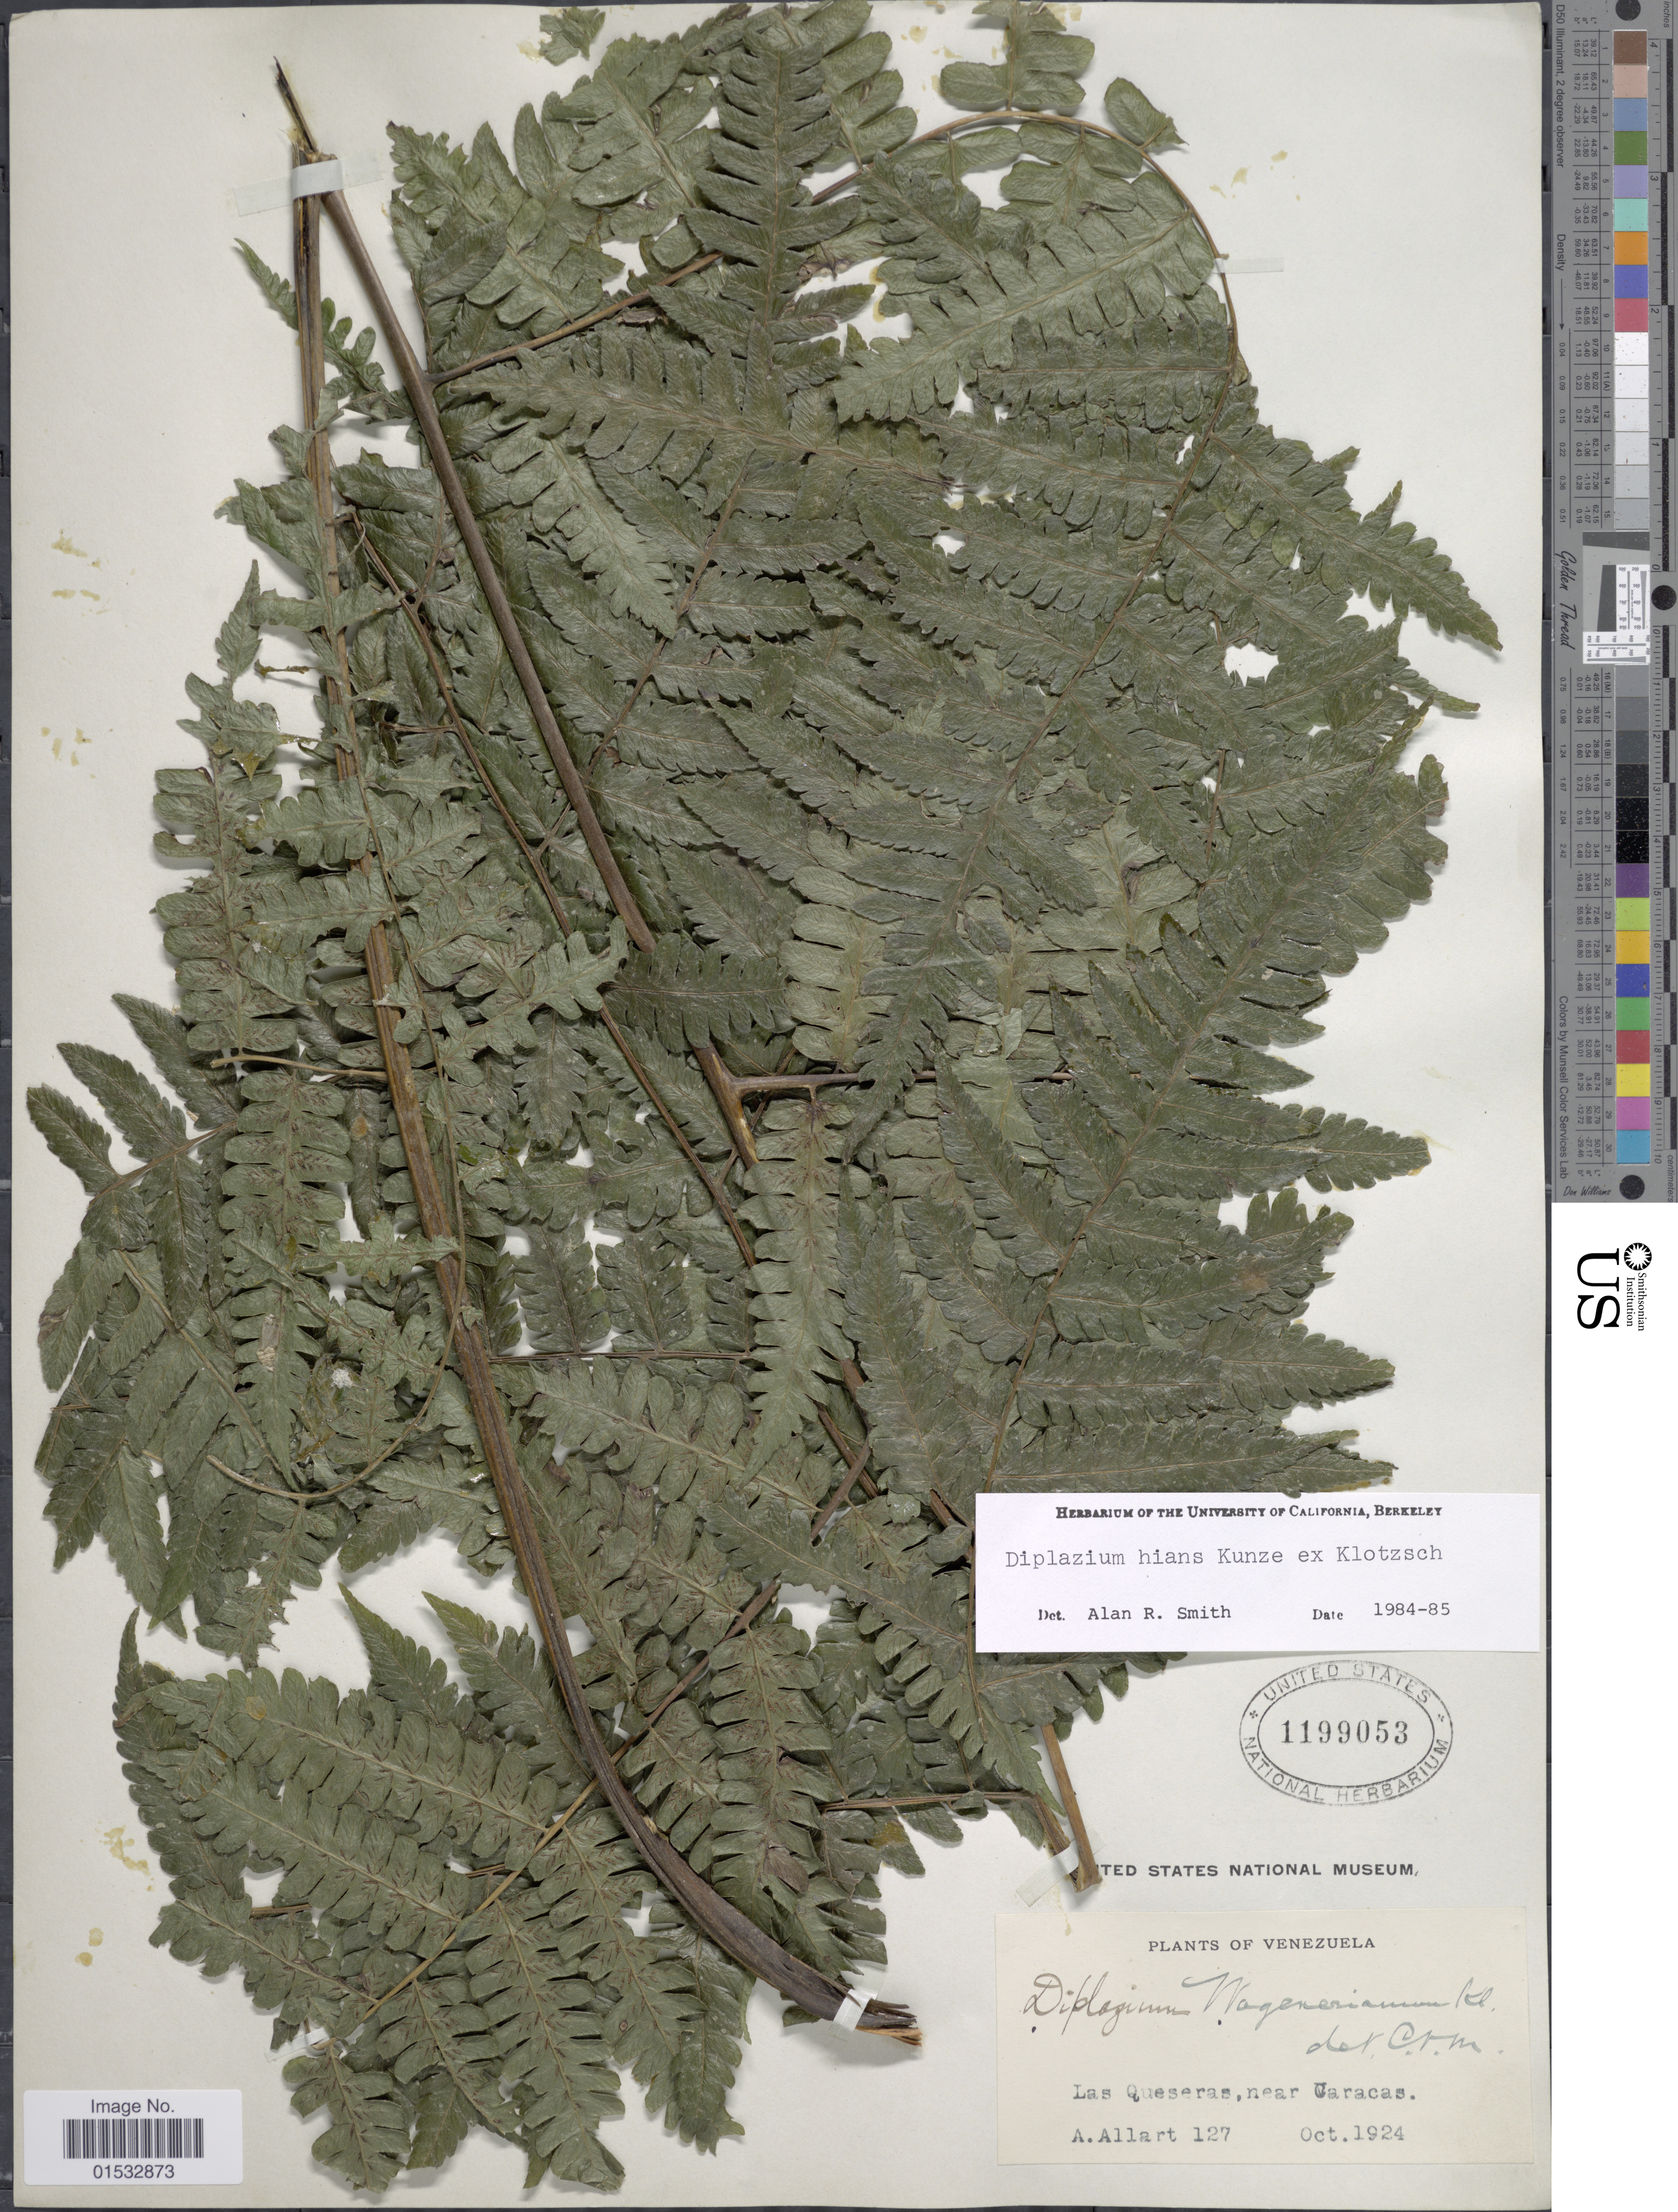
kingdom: Plantae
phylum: Tracheophyta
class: Polypodiopsida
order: Polypodiales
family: Athyriaceae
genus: Diplazium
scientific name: Diplazium hians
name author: Kunze ex Klotzsch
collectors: A. Allart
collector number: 127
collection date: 1924-10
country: Venezuela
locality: Las Quesaras, near Caracas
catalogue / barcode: US 1199053